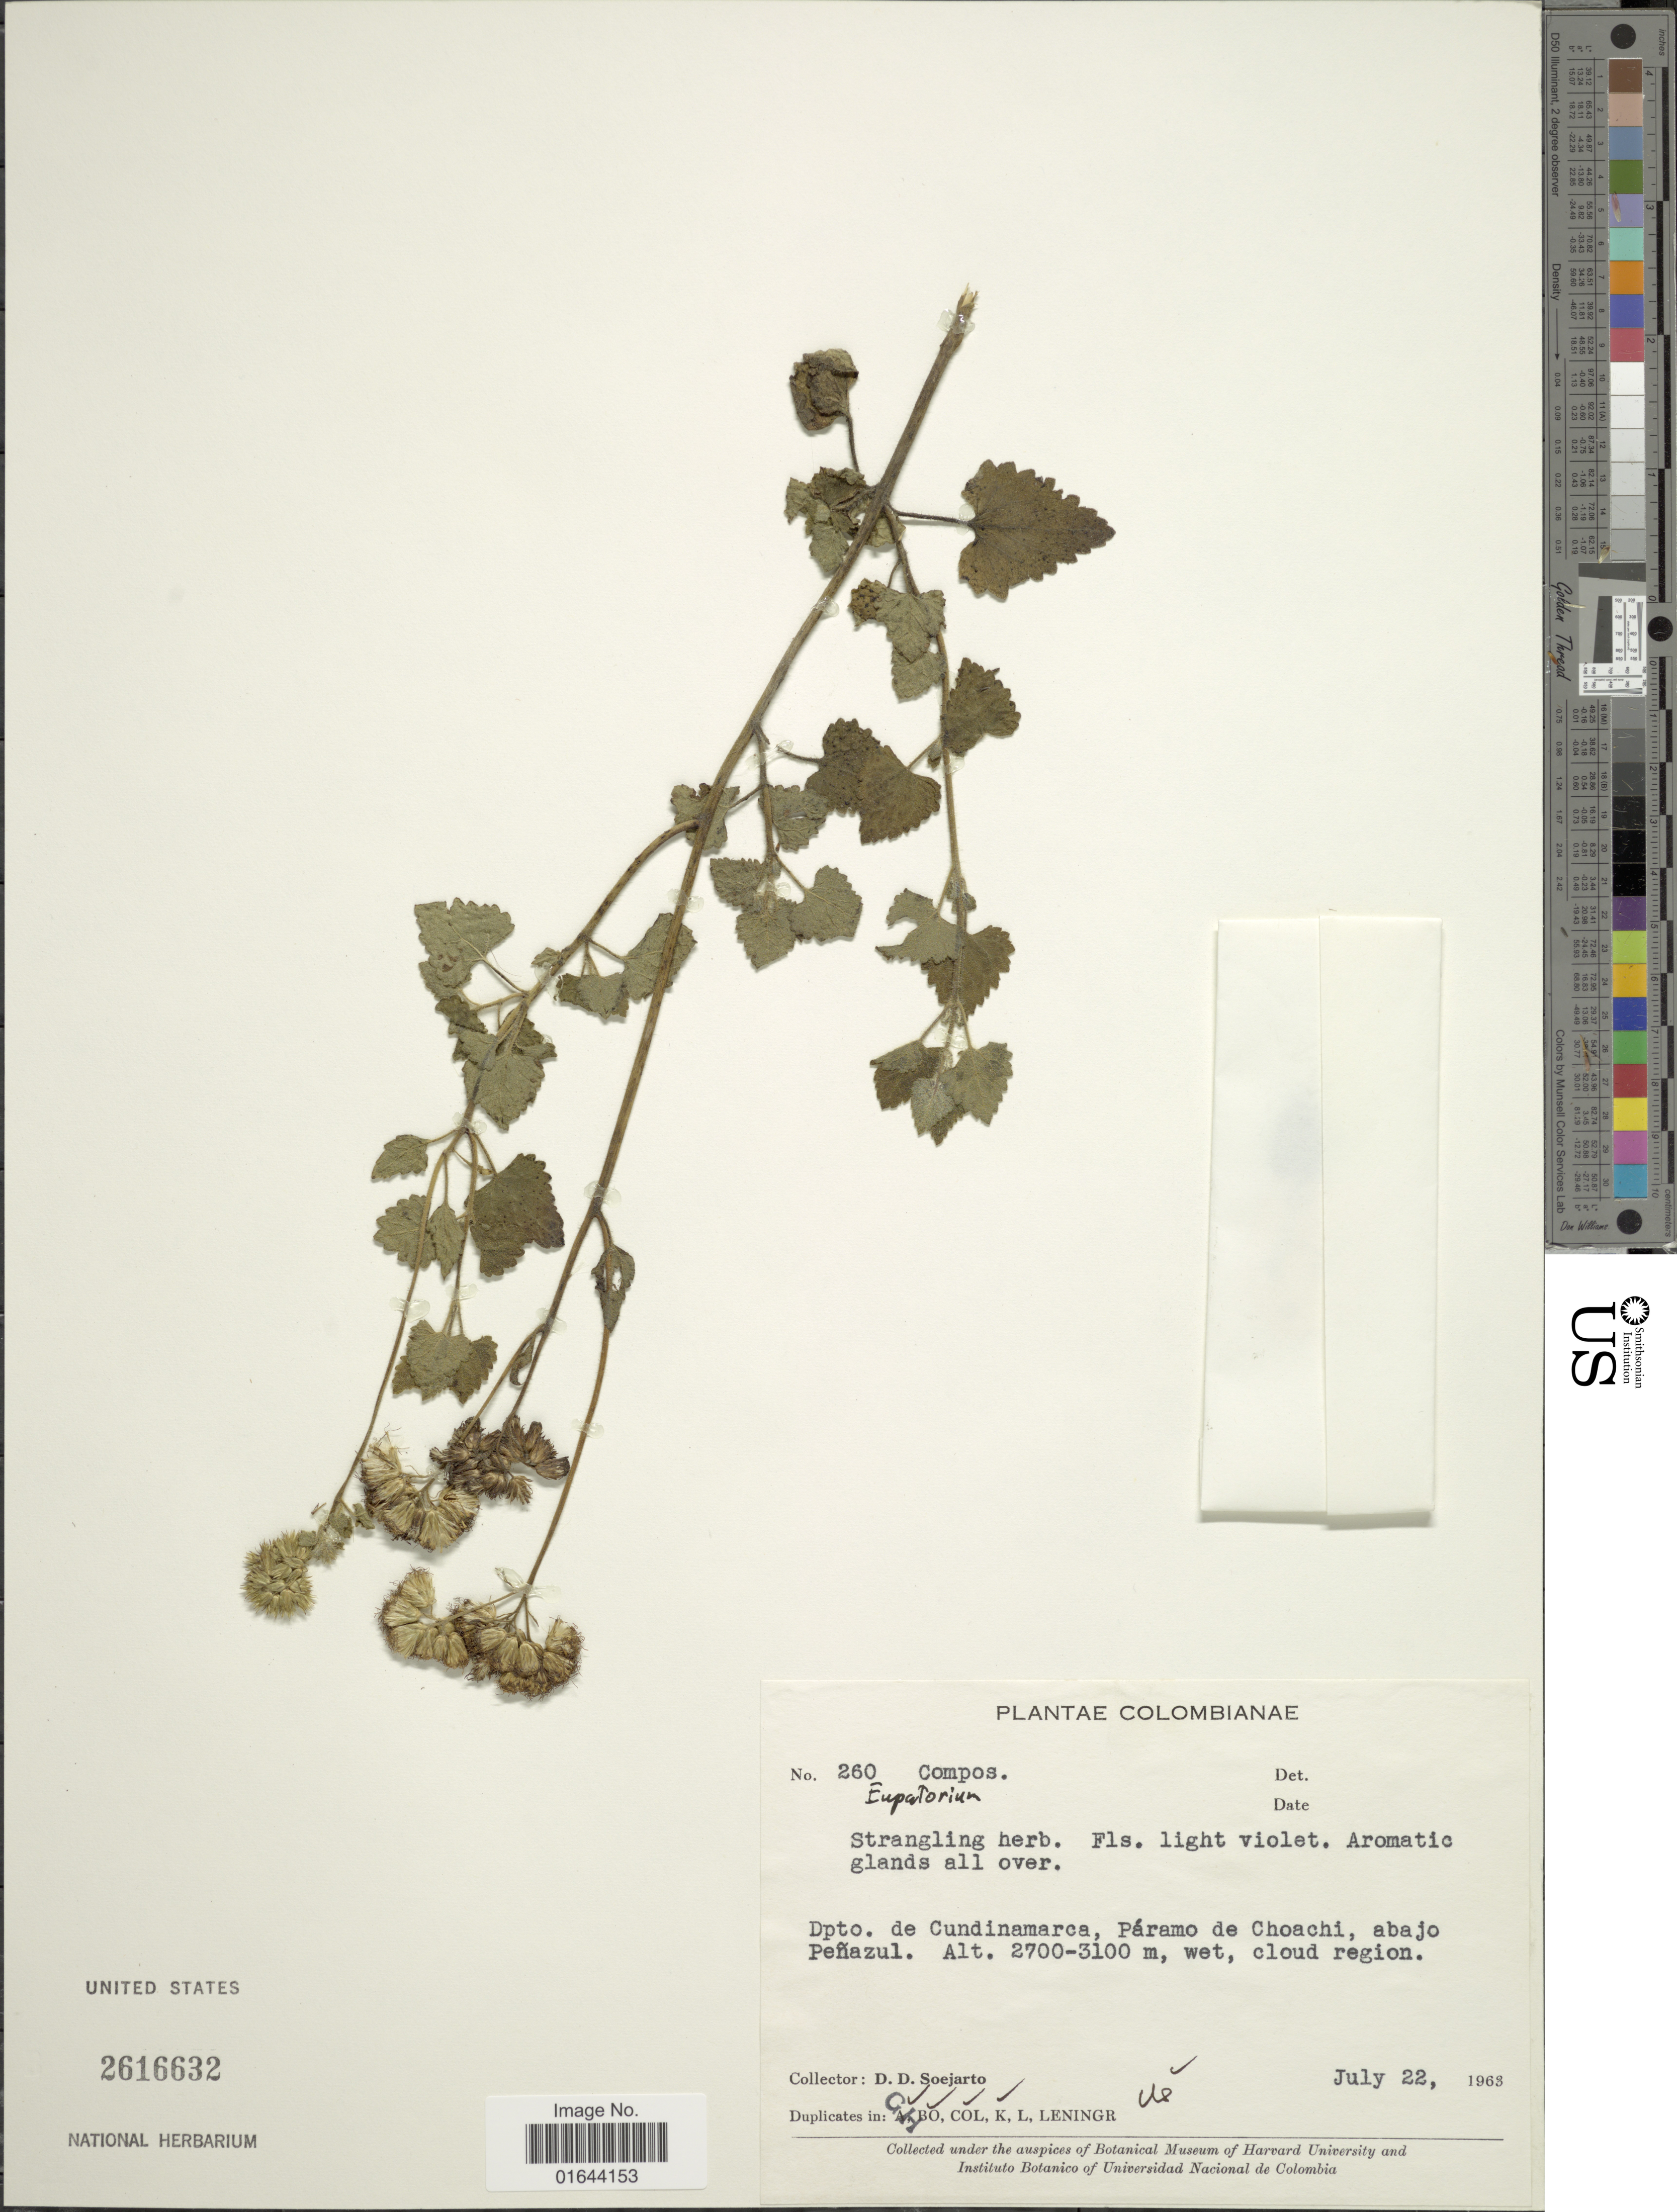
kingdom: Plantae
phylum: Tracheophyta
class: Magnoliopsida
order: Asterales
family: Asteraceae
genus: Lourteigia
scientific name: Lourteigia ballotaefolia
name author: (Kunth) R.M. King & H. Rob.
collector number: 260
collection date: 1963-07-22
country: Colombia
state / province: Cundinamarca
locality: Colombianae. Dpto. de Cundinamarca, Paramo de Choachi, abajo Penazul.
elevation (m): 2700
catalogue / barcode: US 2616632